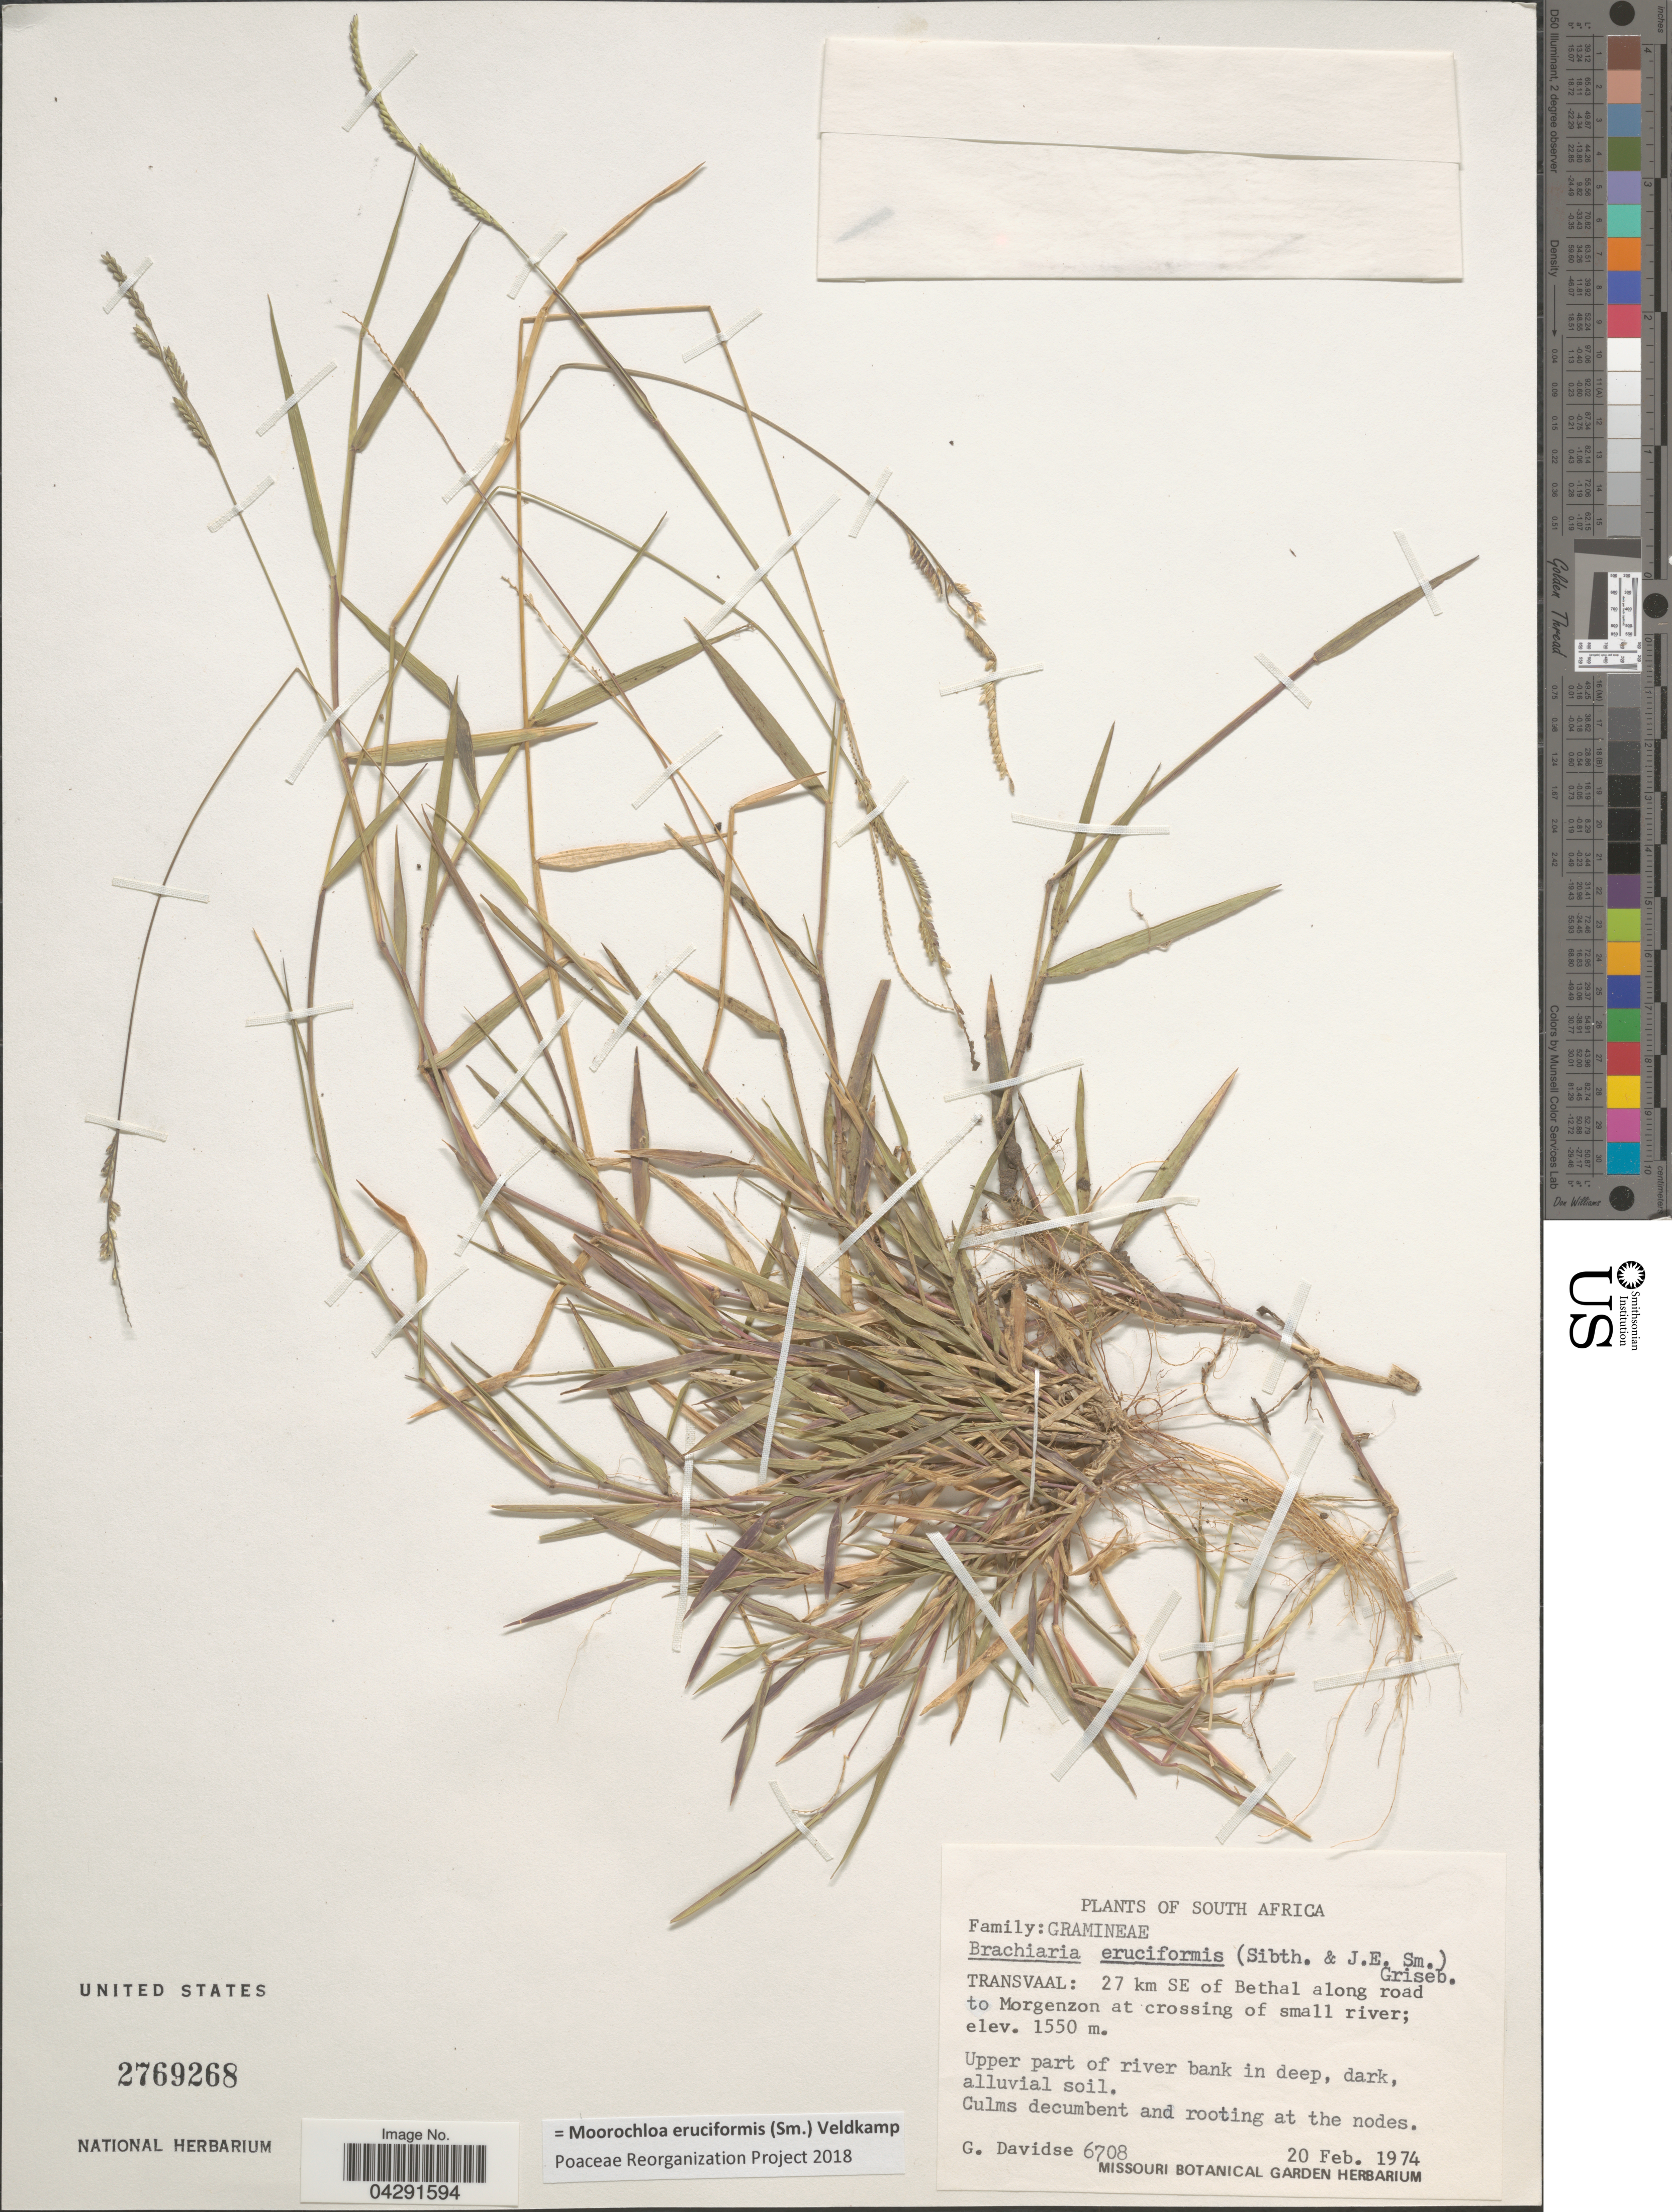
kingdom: Plantae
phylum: Tracheophyta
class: Liliopsida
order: Poales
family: Poaceae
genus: Moorochloa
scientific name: Moorochloa eruciformis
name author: (Sm.) Veldkamp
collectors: G. Davidse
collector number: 6708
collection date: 1974-02-20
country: South Africa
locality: Transvaal: 27 km SE of Bethal along road to Morgenzon at crossing of small river. Upper part of river bank in deep, dark, alluvial soil.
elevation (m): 1550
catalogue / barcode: US 2769268